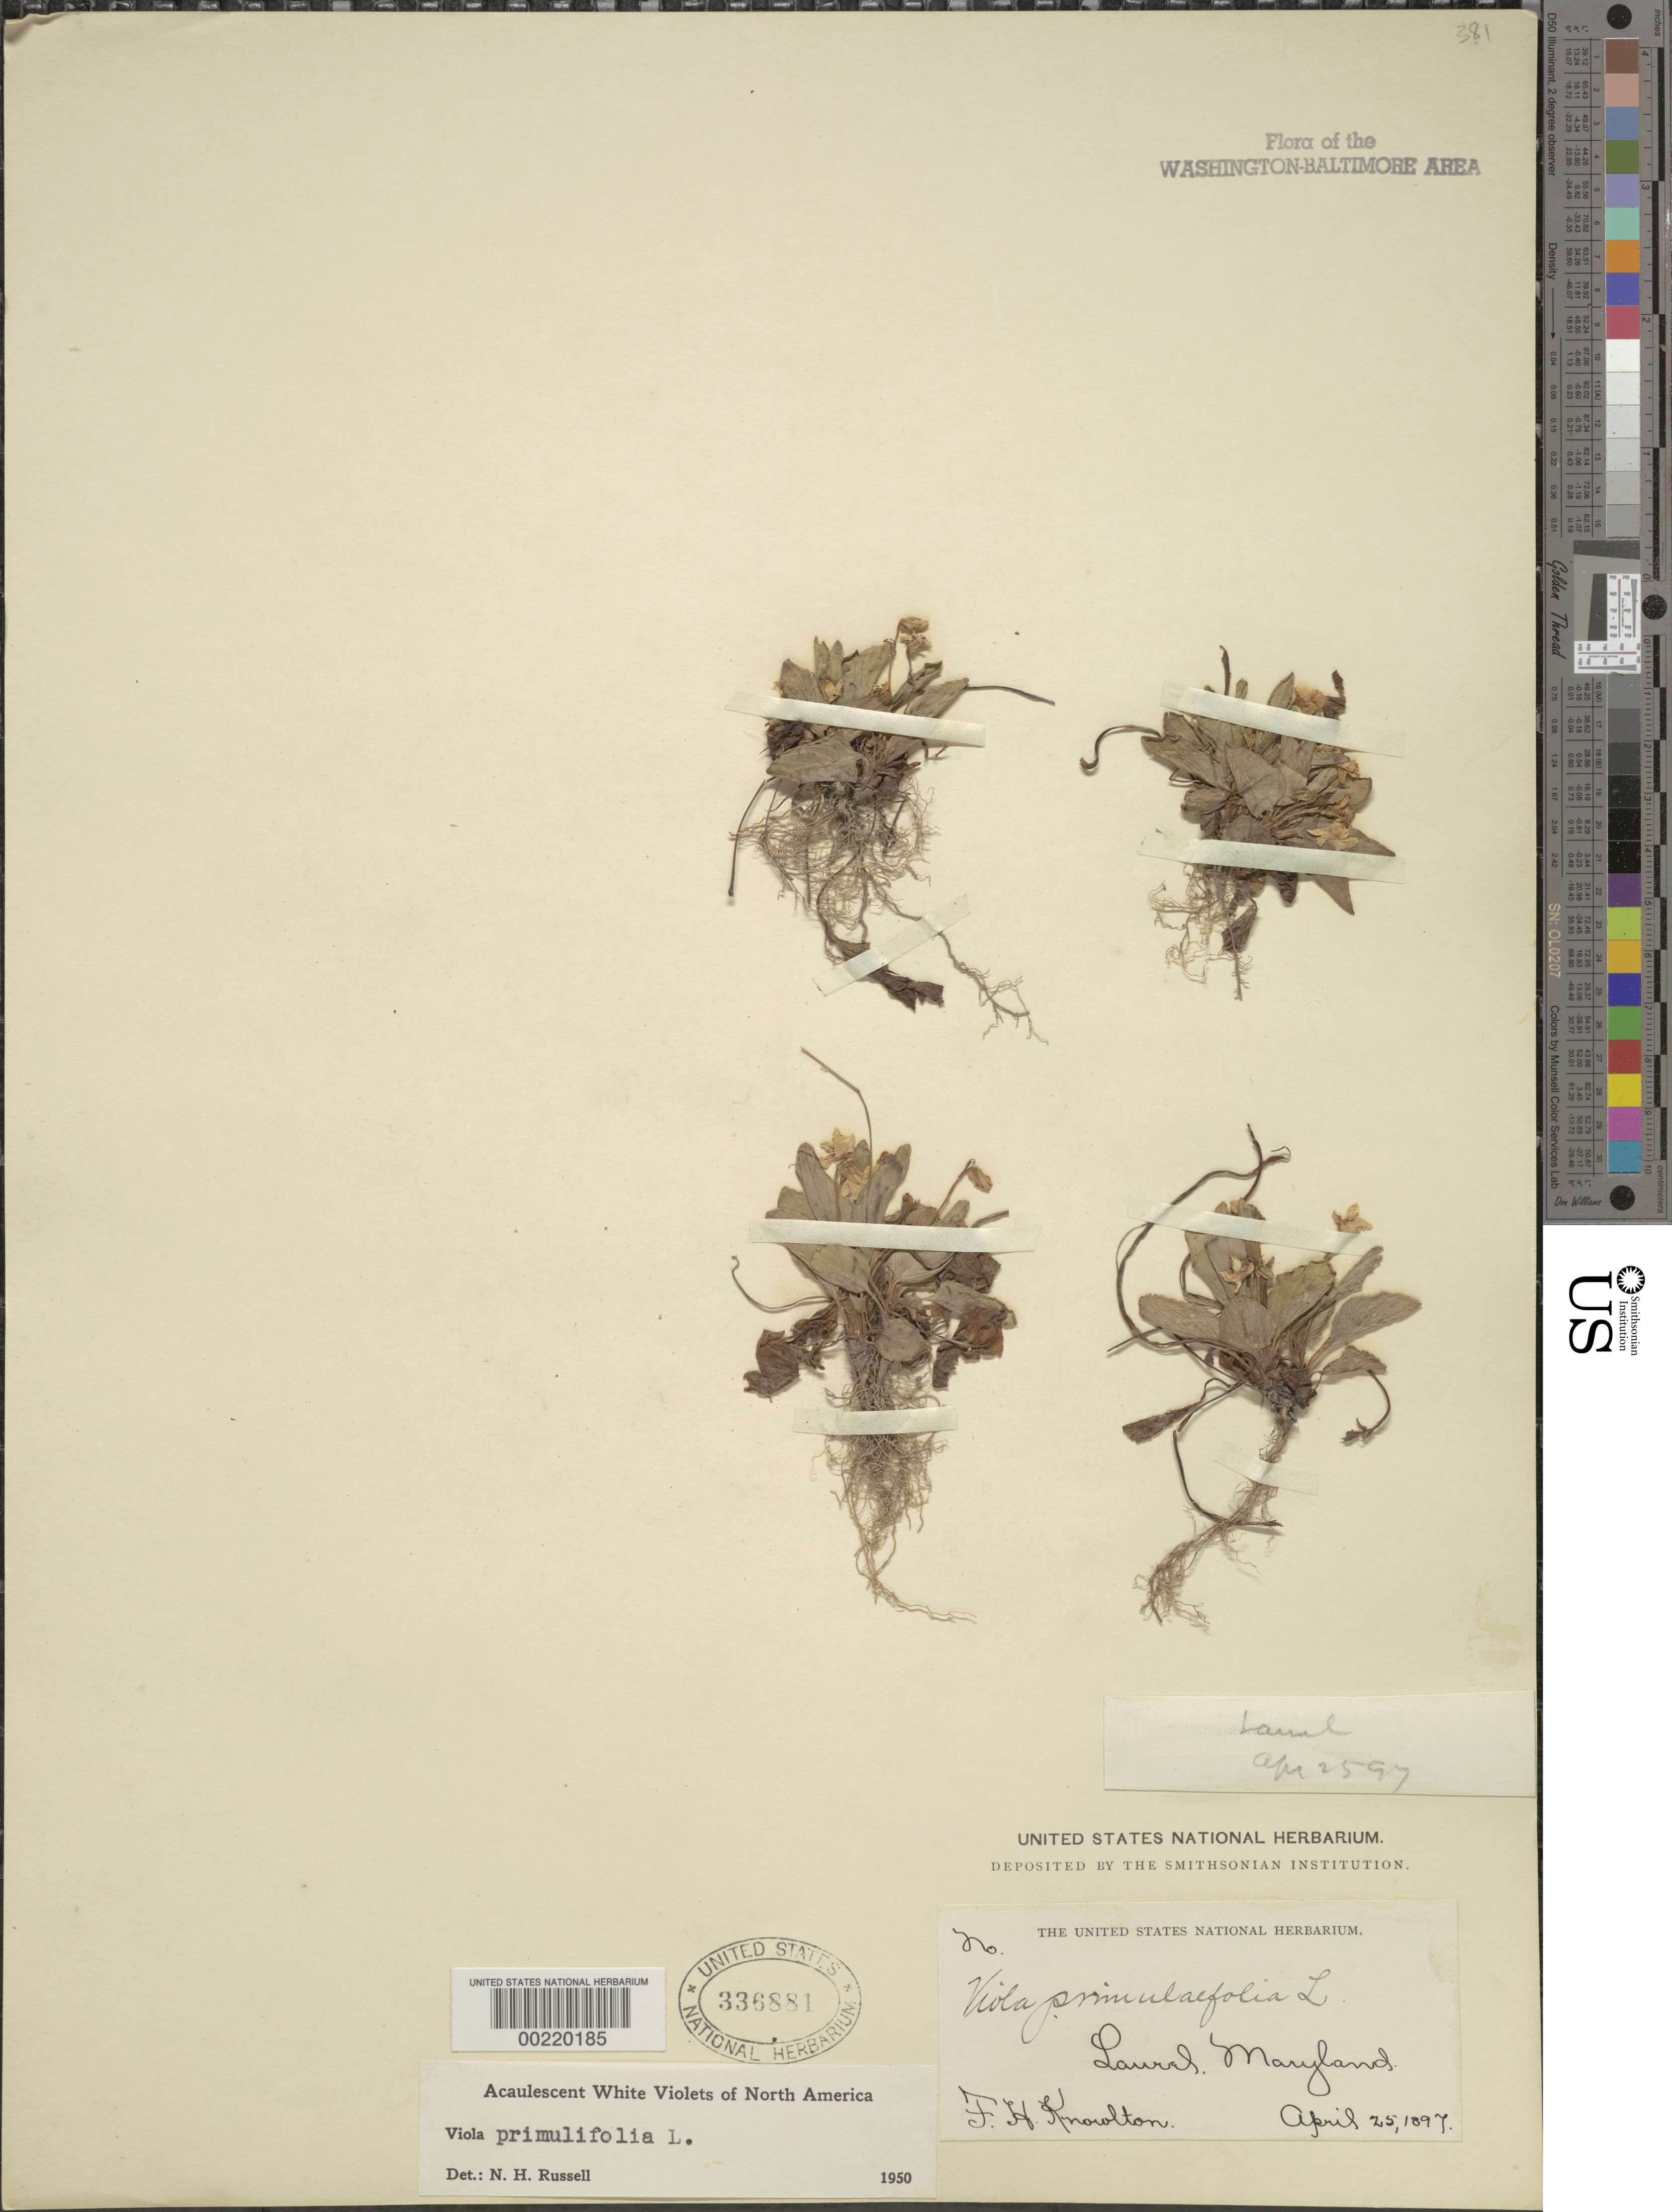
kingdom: Plantae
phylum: Tracheophyta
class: Magnoliopsida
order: Malpighiales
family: Violaceae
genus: Viola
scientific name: Viola primulifolia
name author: L.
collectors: F. H. Knowlton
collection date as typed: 25 Apr 1897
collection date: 1897-04-25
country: United States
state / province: Maryland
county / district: Prince George's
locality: Laurel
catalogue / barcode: US 336881